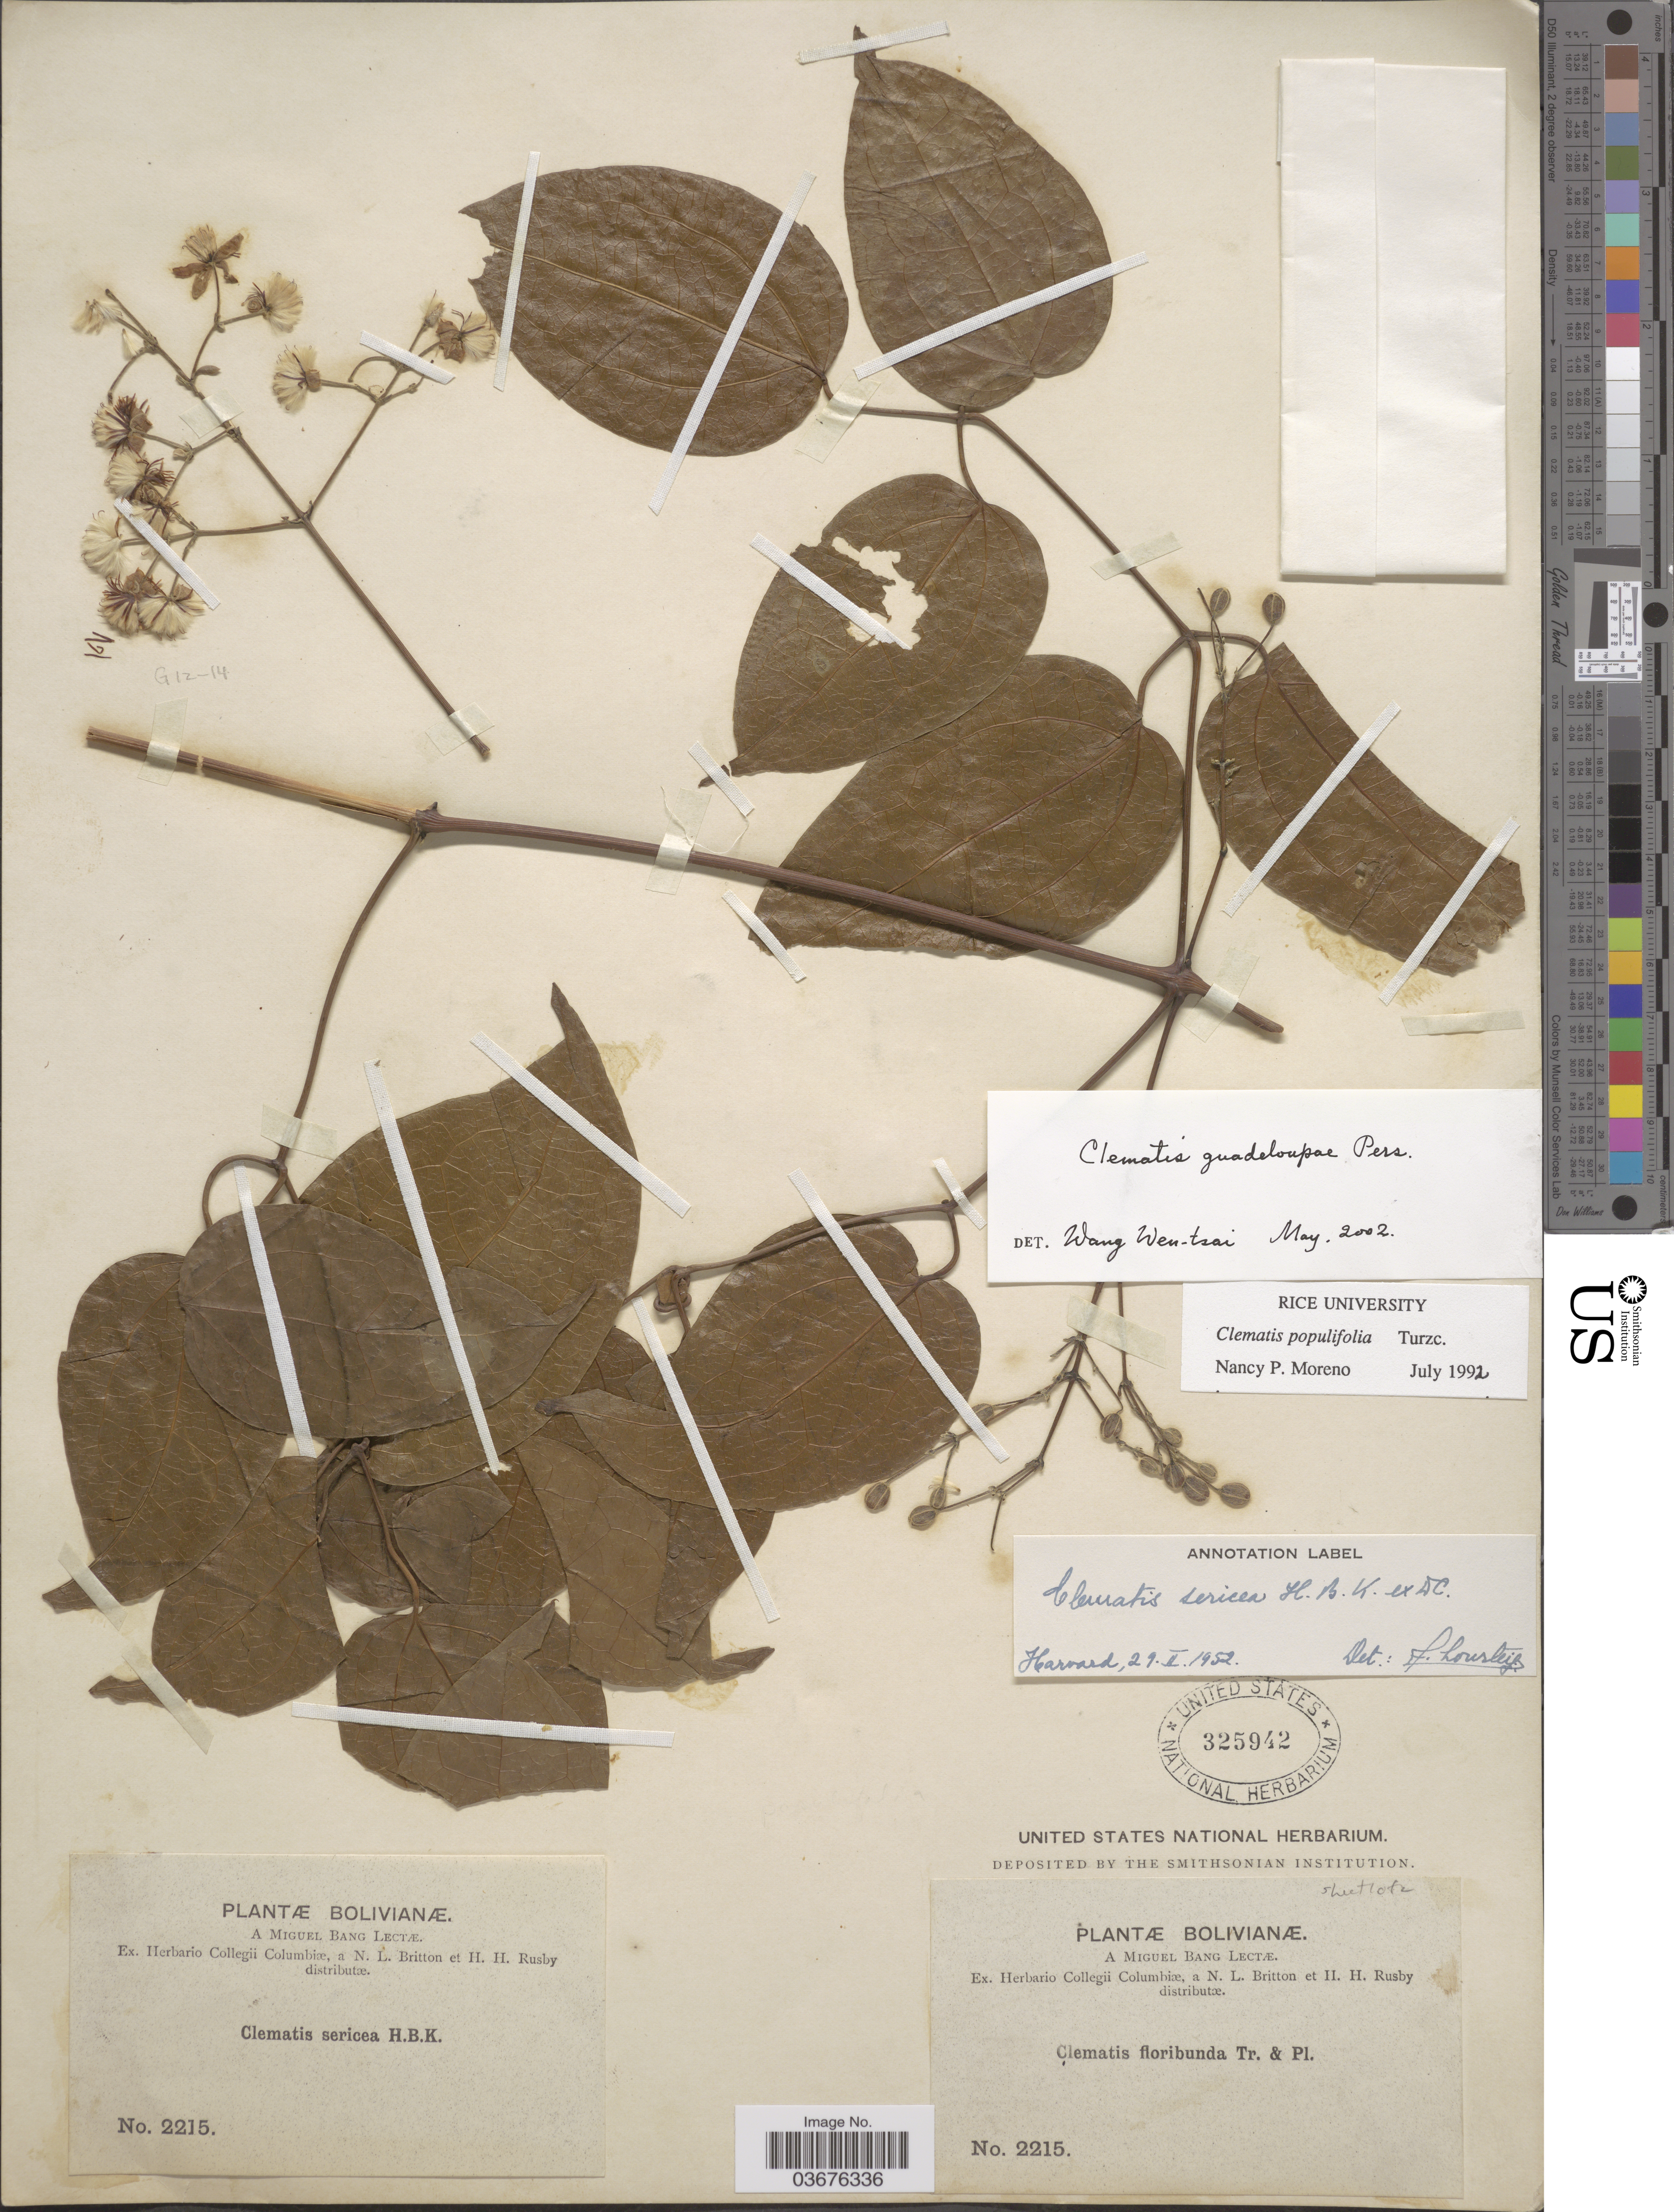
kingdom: Plantae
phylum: Tracheophyta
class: Magnoliopsida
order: Ranunculales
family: Ranunculaceae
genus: Clematis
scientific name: Clematis guadeloupae var. guadeloupae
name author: Pers.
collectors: M. Bang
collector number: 2215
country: Bolivia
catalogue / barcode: US 325942